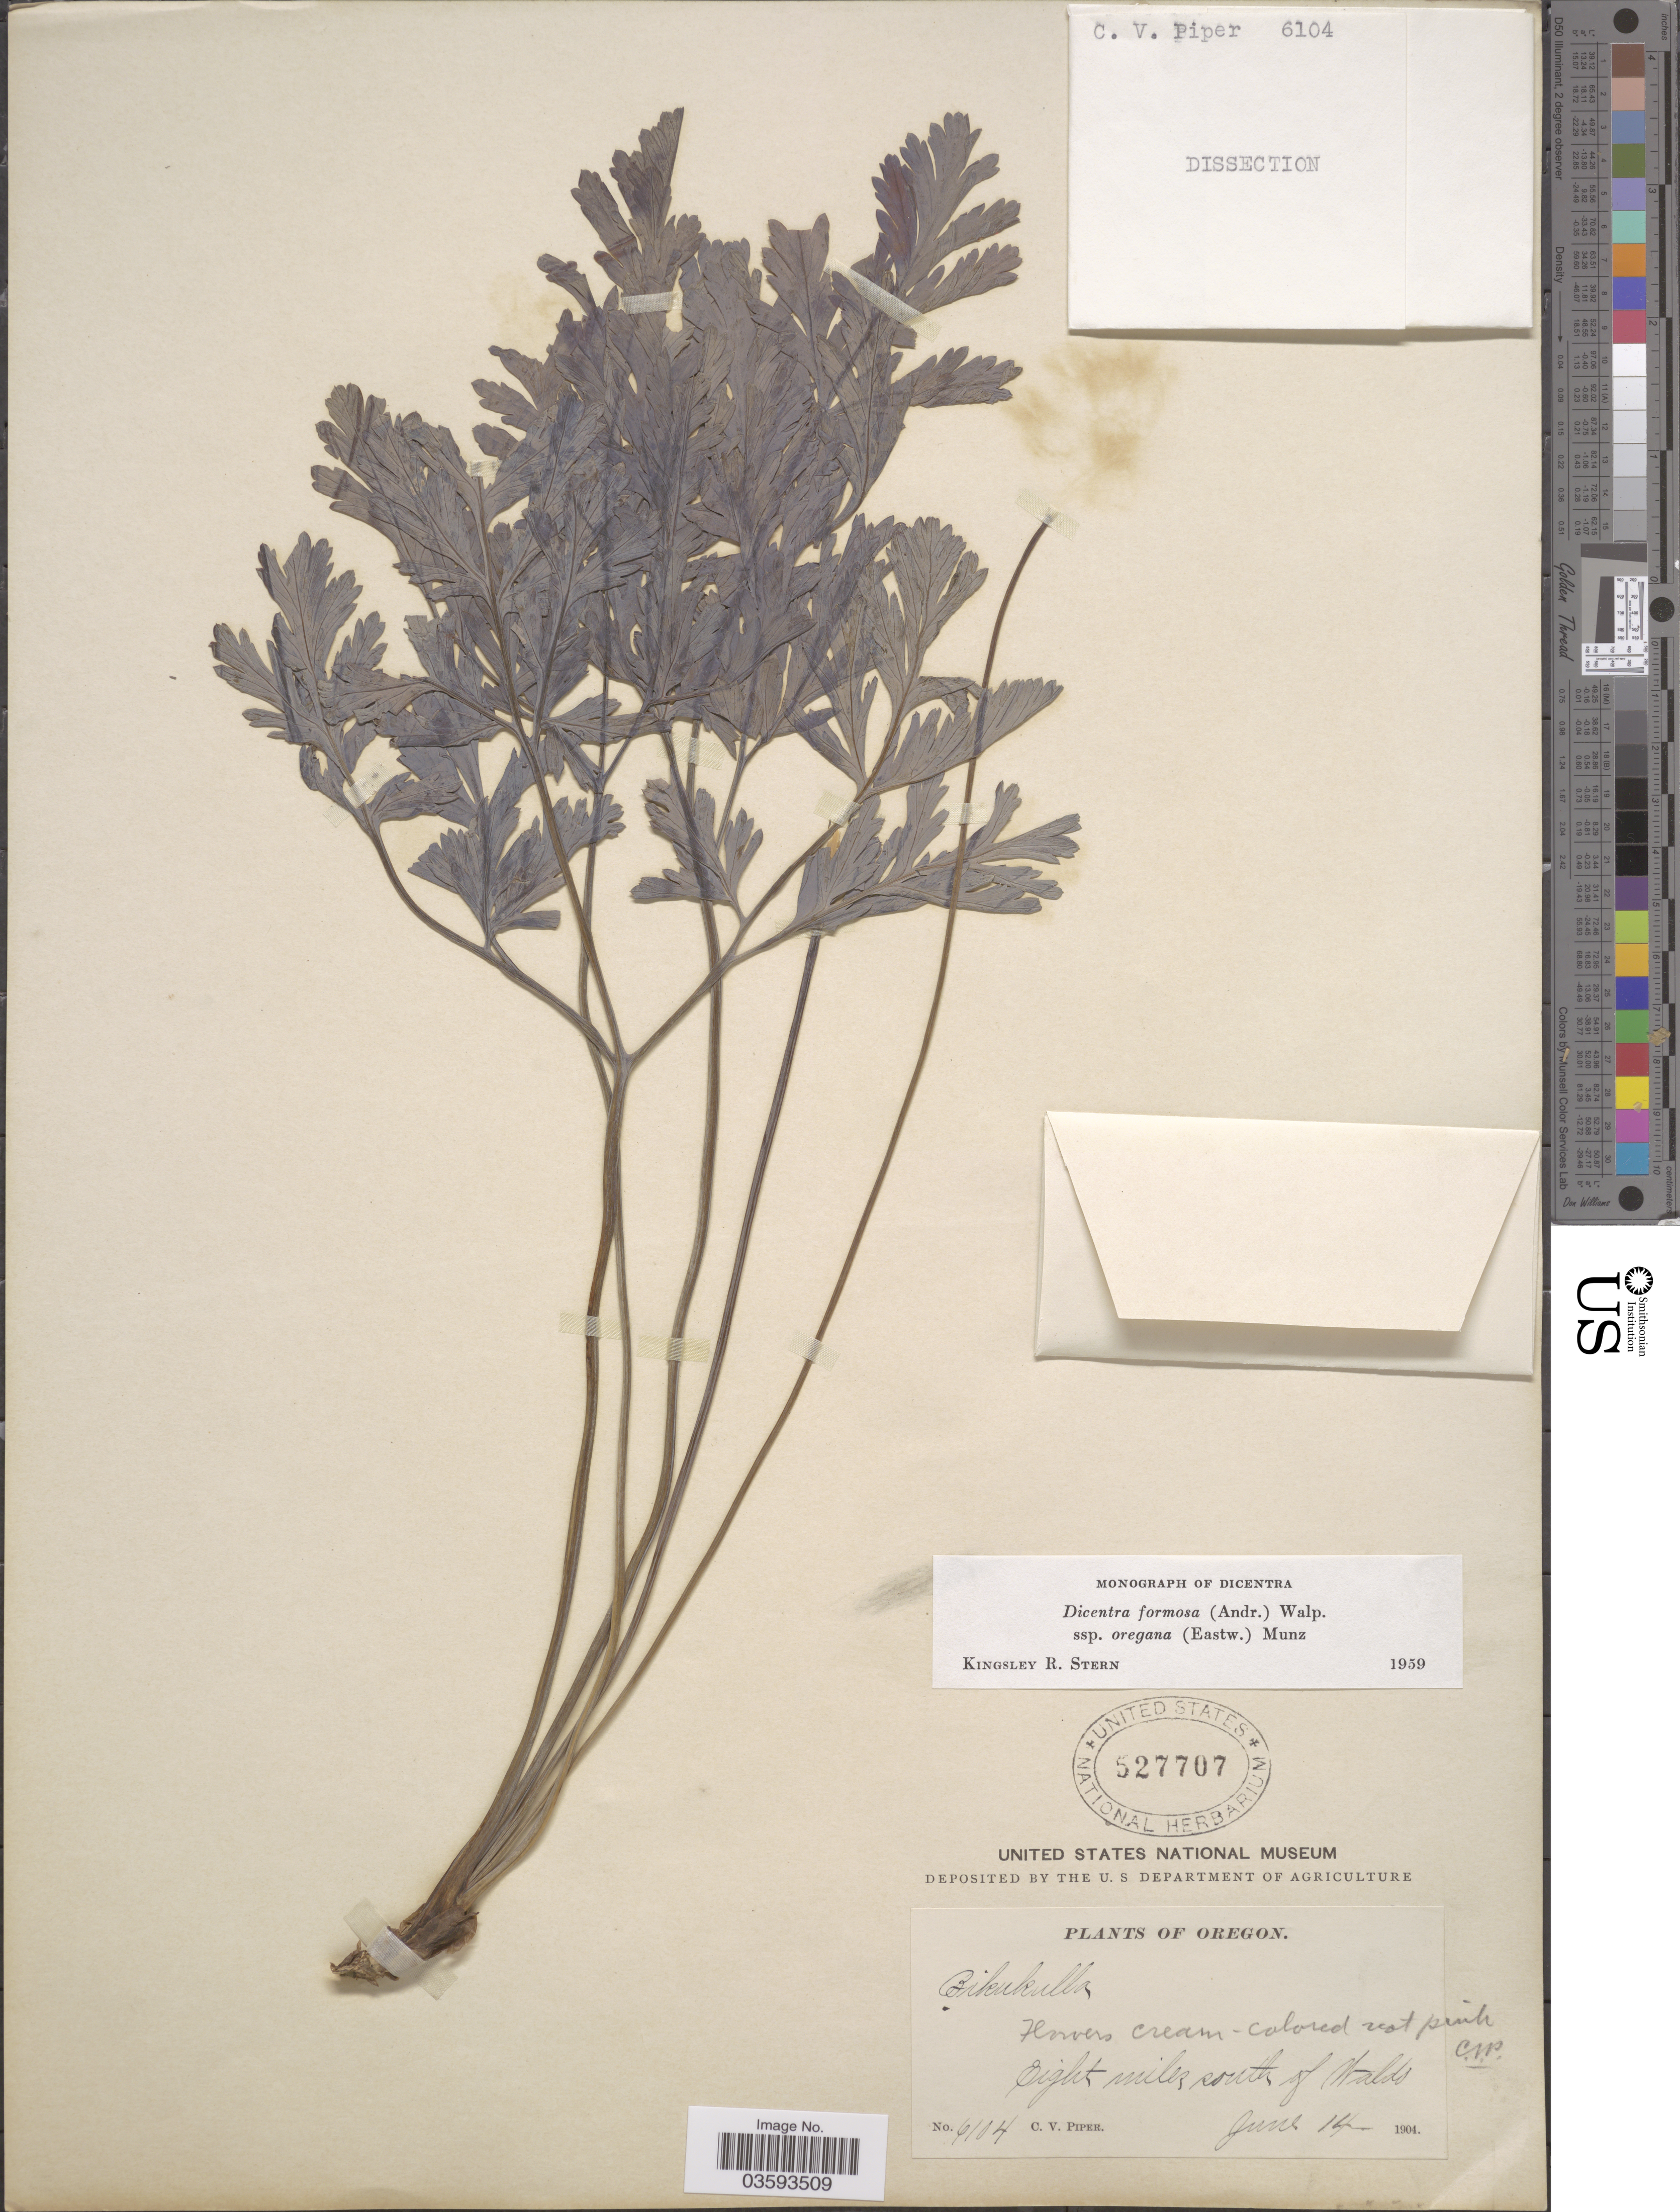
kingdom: Plantae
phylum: Tracheophyta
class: Magnoliopsida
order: Ranunculales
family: Papaveraceae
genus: Dicentra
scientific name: Dicentra formosa subsp. oregana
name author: (Eastw.) Munz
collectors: C. V. Piper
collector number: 6104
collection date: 1904-06-14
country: United States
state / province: Oregon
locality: Eight miles south of Waldo.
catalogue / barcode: US 527707